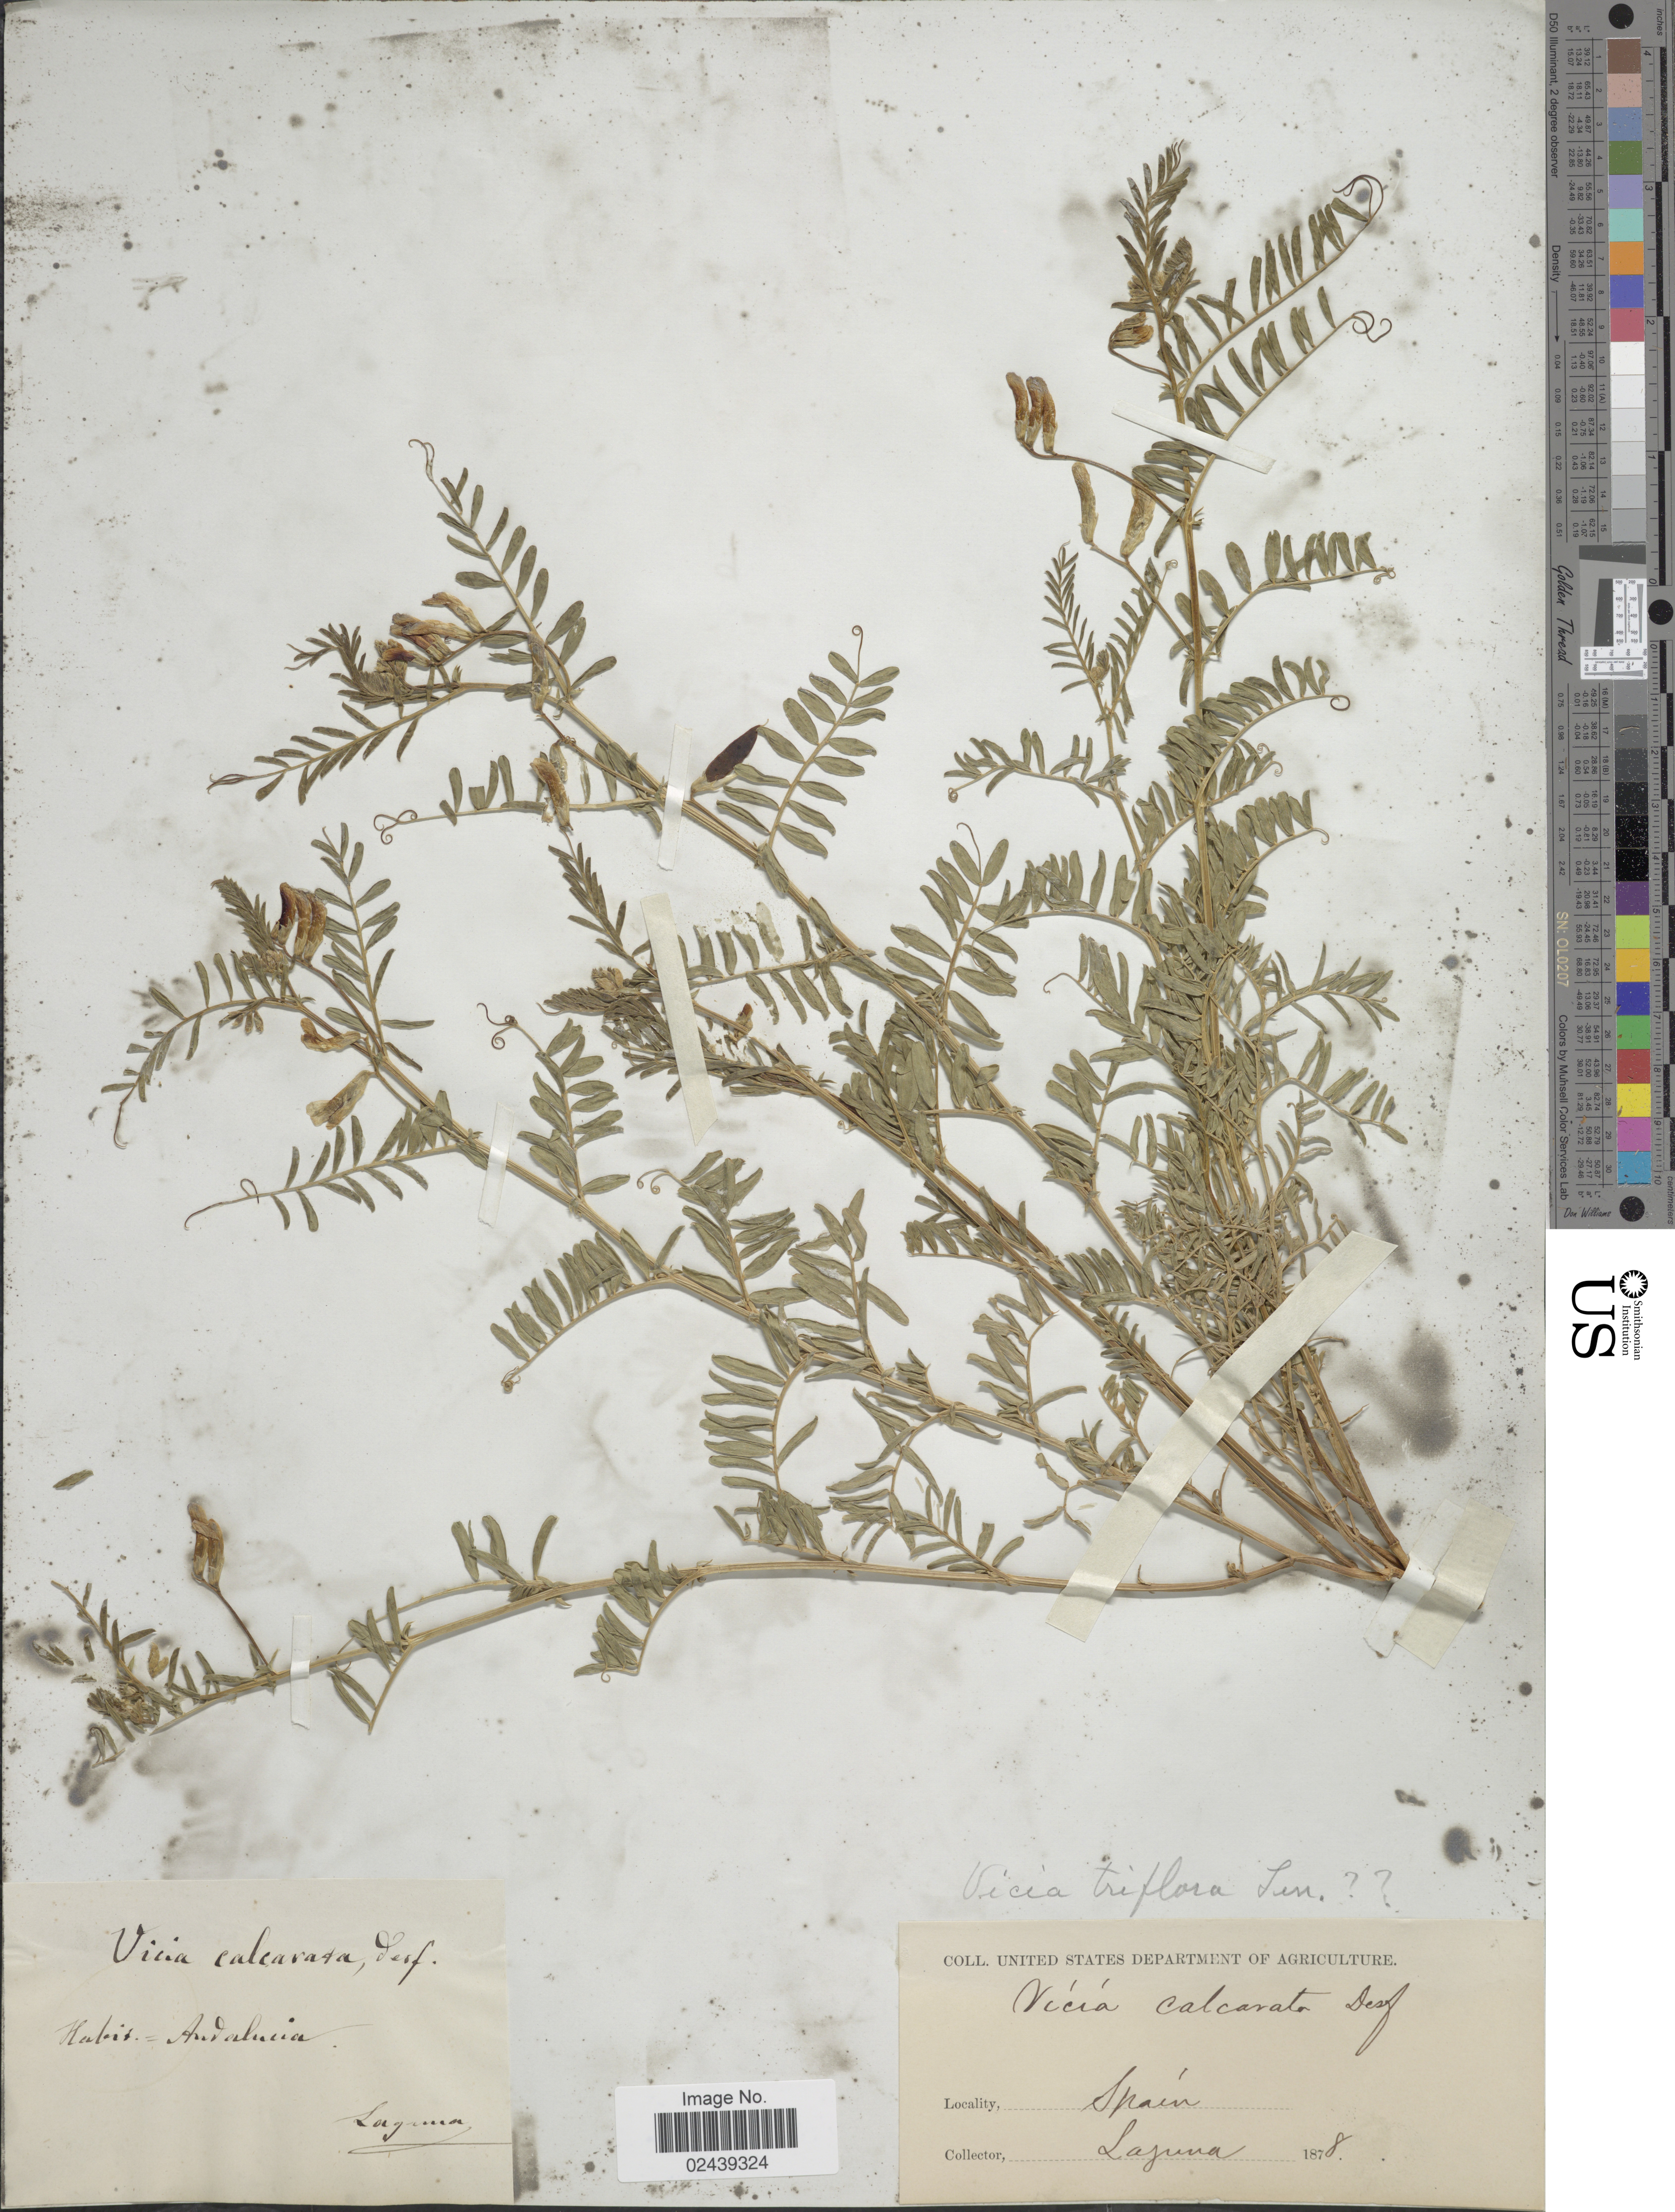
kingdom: Plantae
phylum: Tracheophyta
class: Magnoliopsida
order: Fabales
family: Fabaceae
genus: Vicia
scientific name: Vicia triflora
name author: Ten.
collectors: -. Laguna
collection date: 1878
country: Spain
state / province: Andalucía